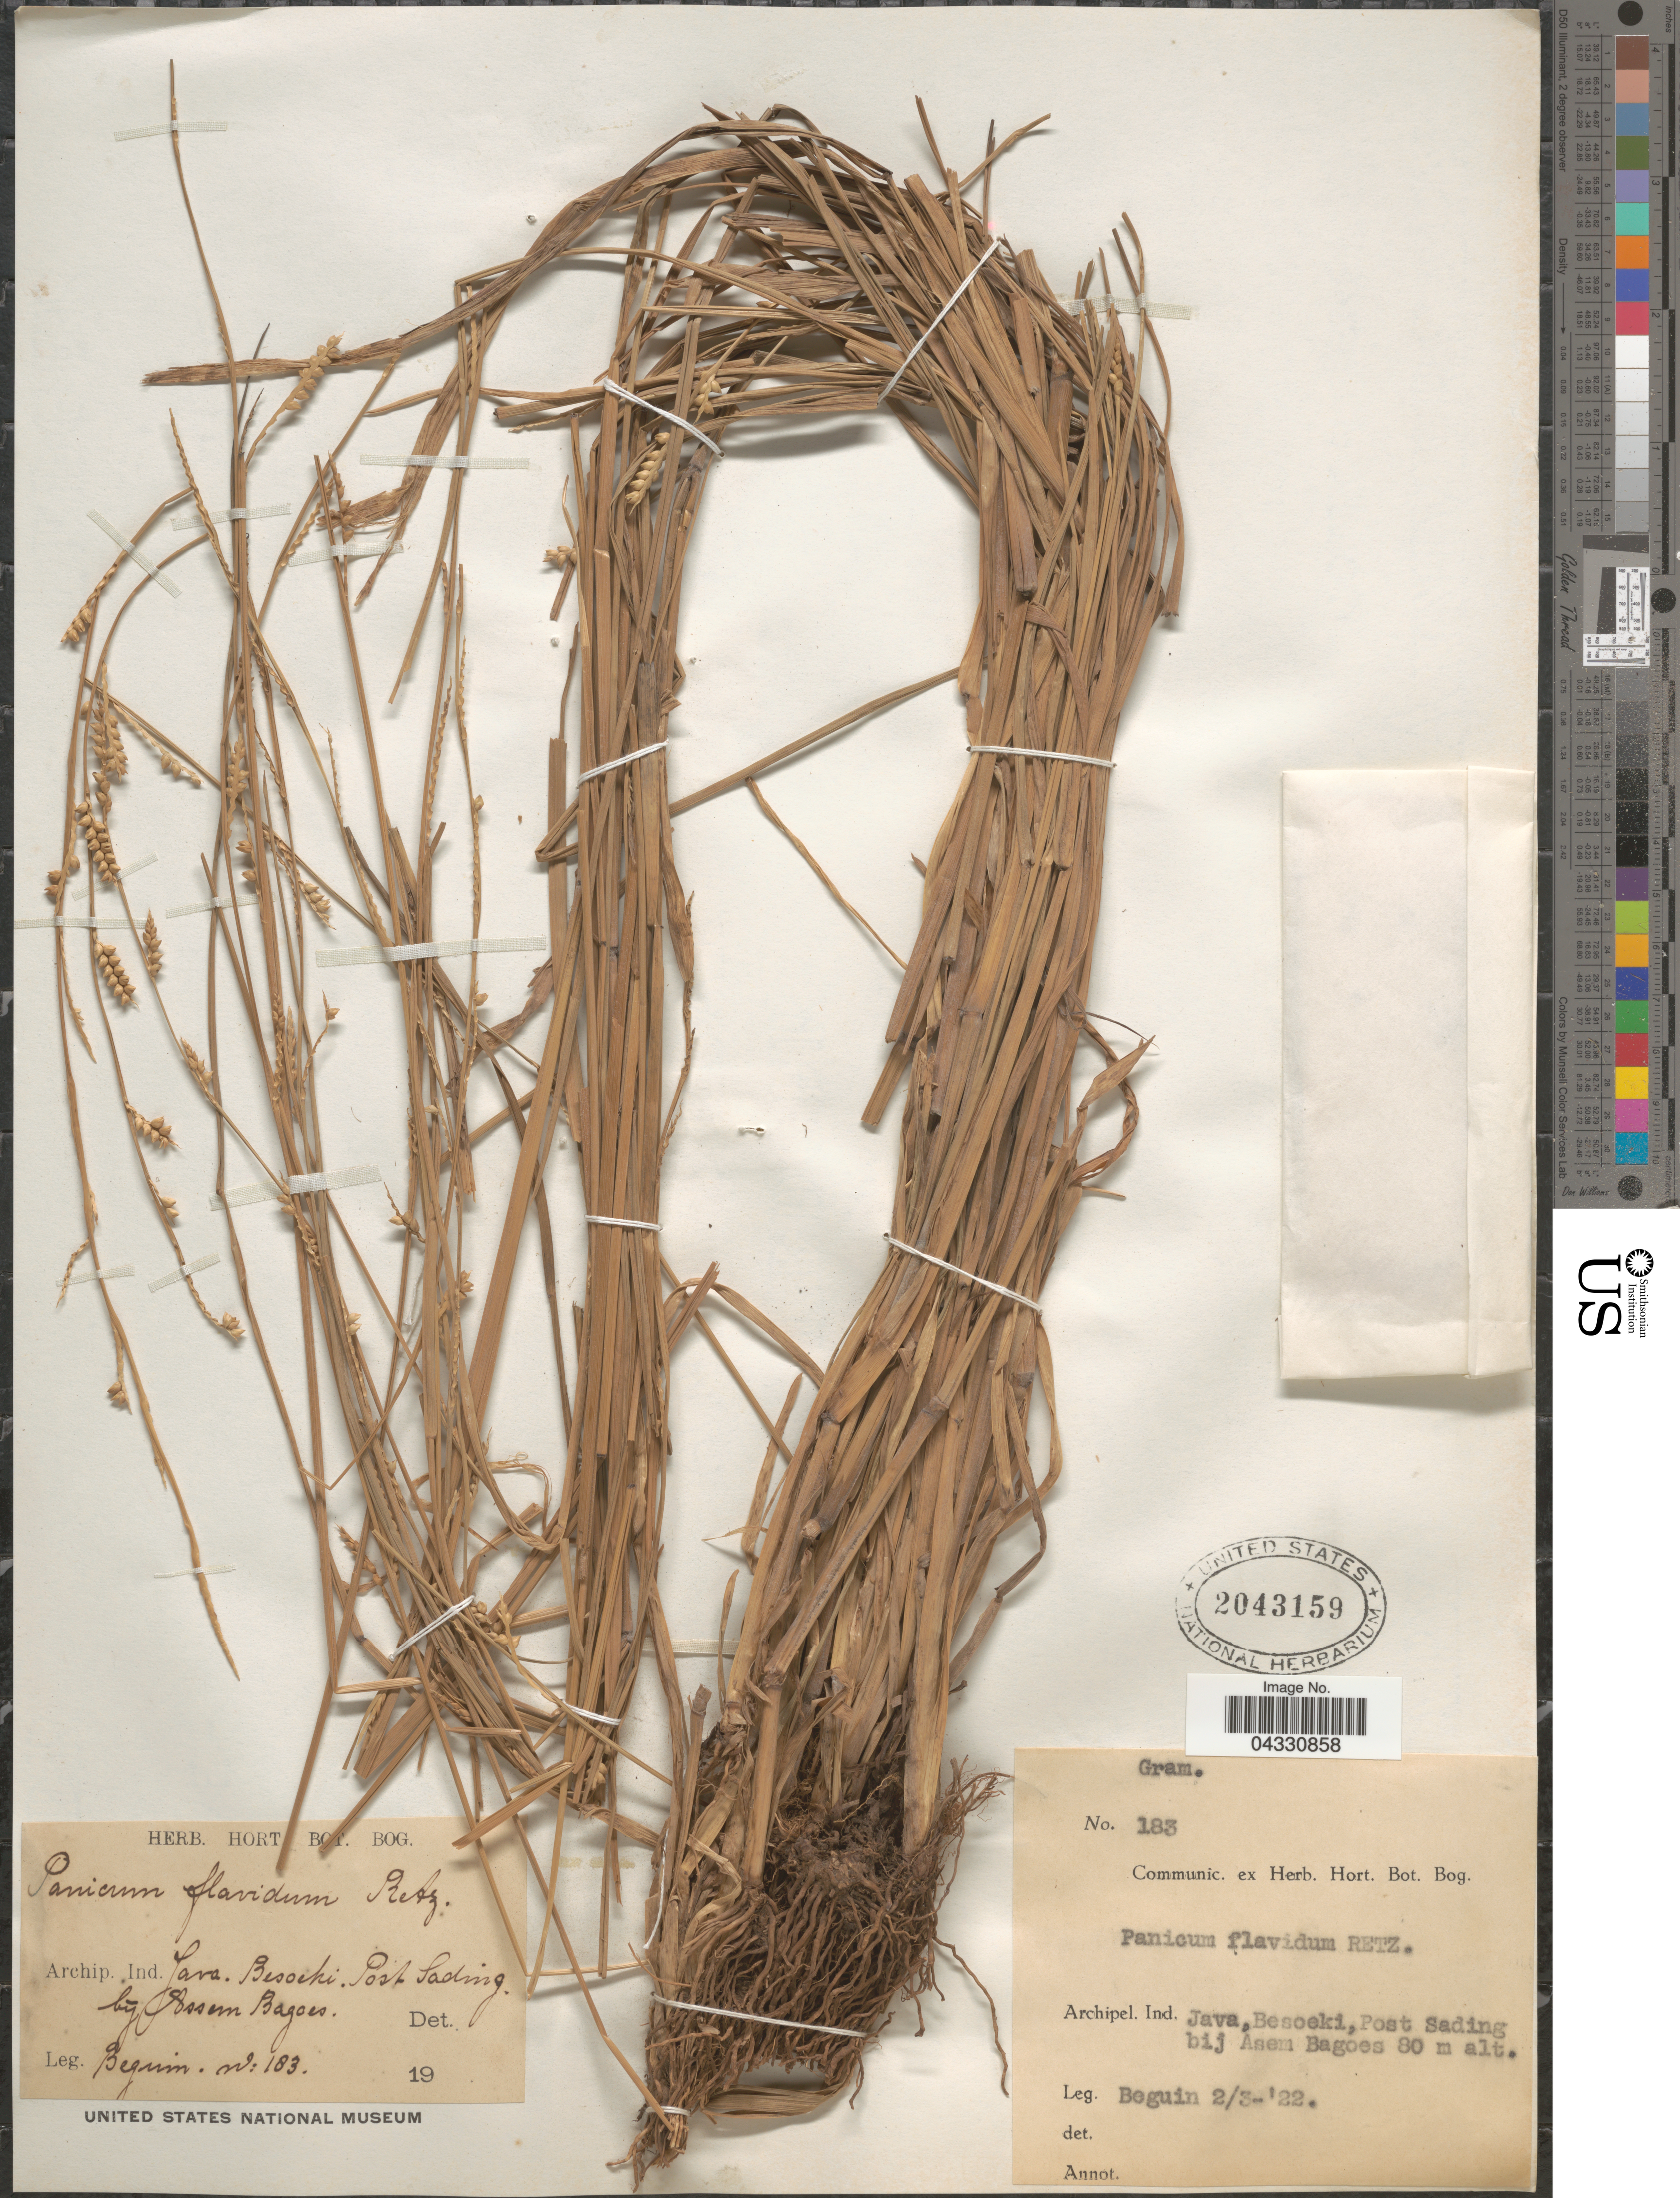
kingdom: Plantae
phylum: Tracheophyta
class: Liliopsida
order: Poales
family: Poaceae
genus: Setaria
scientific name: Setaria flavida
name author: (Retz.) Veldkamp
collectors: Beguin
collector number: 183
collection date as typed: Transcribed d/m/y: 2/3/22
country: Indonesia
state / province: Java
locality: Archipel. Ind. Java-Besoeki. Post Sading bij Asem Bagoes.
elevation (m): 80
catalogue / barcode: US 2043159